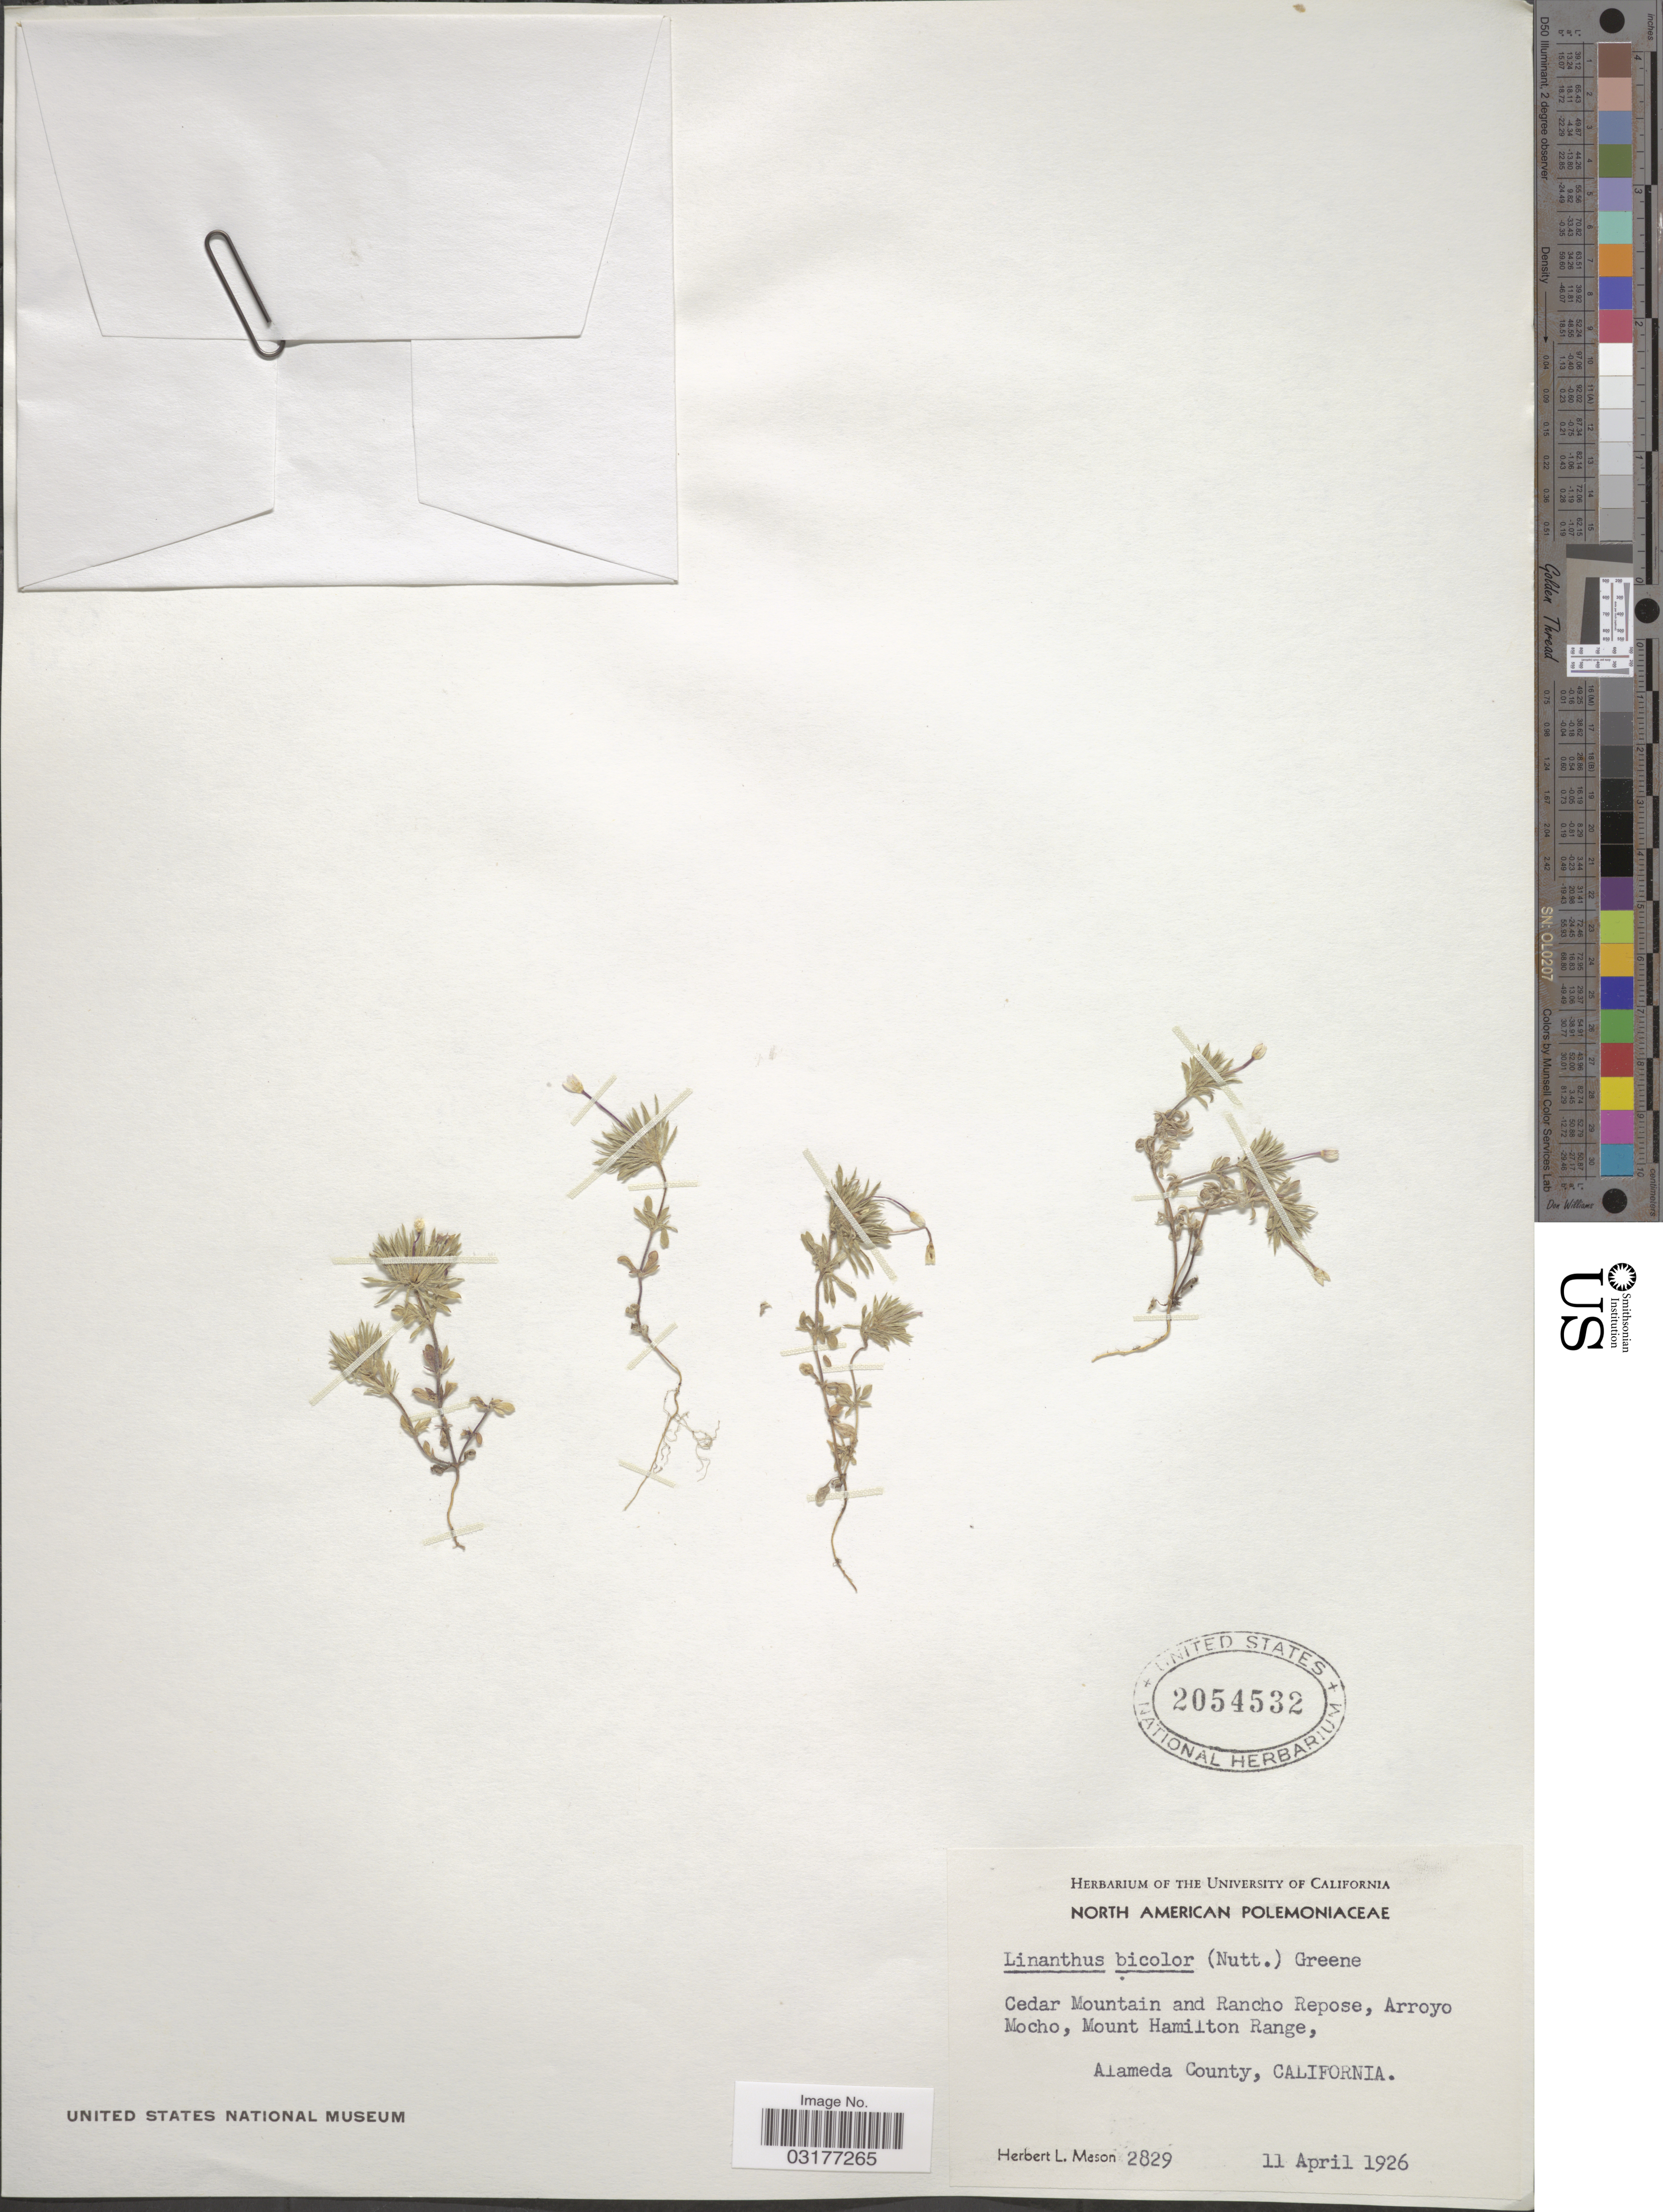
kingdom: Plantae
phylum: Tracheophyta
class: Magnoliopsida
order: Ericales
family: Polemoniaceae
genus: Leptosiphon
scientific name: Leptosiphon bicolor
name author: Nutt.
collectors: H. L. Mason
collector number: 2829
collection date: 1926-04-11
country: United States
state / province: California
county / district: Alameda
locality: Cedar Mountain and Rancho Repose, Arroyo Mocho, Mount Hamilton Range, Alameda County.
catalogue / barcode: US 2054532